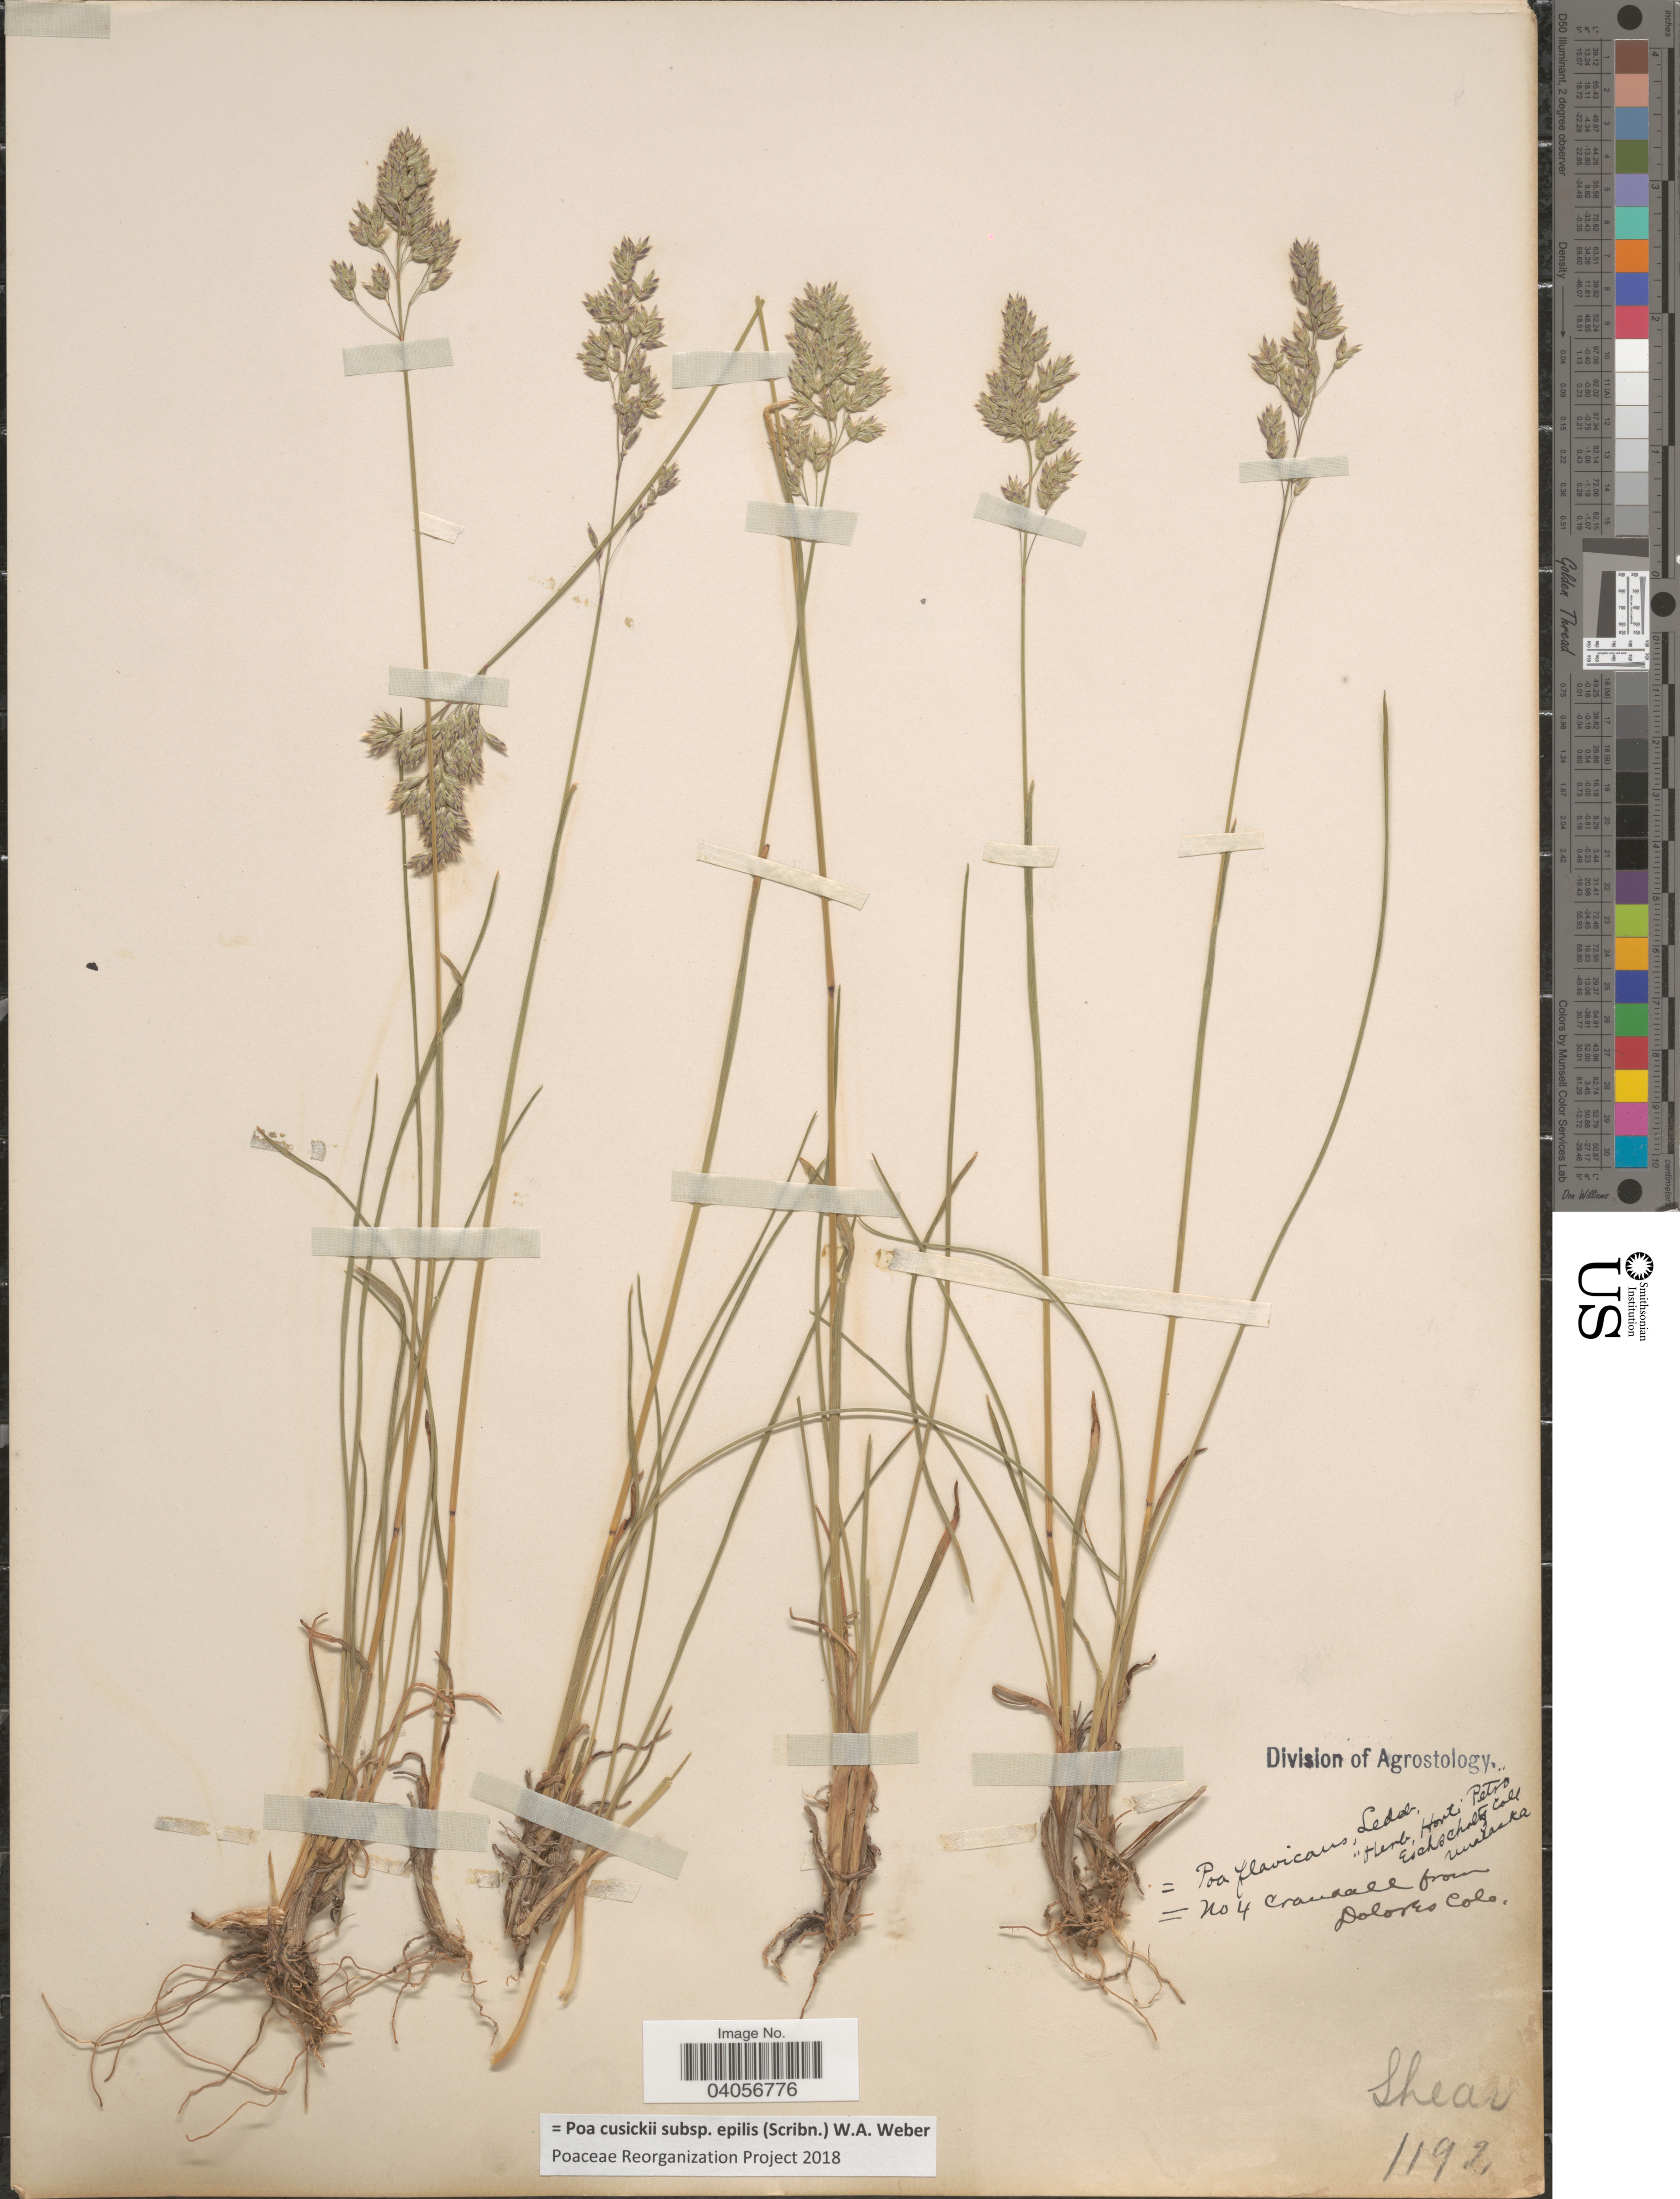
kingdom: Plantae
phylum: Tracheophyta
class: Liliopsida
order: Poales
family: Poaceae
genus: Poa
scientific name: Poa cusickii subsp. epilis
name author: (Scribn.) W.A. Weber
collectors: -- Shear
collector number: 1192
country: United States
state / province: Colorado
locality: Dolores.